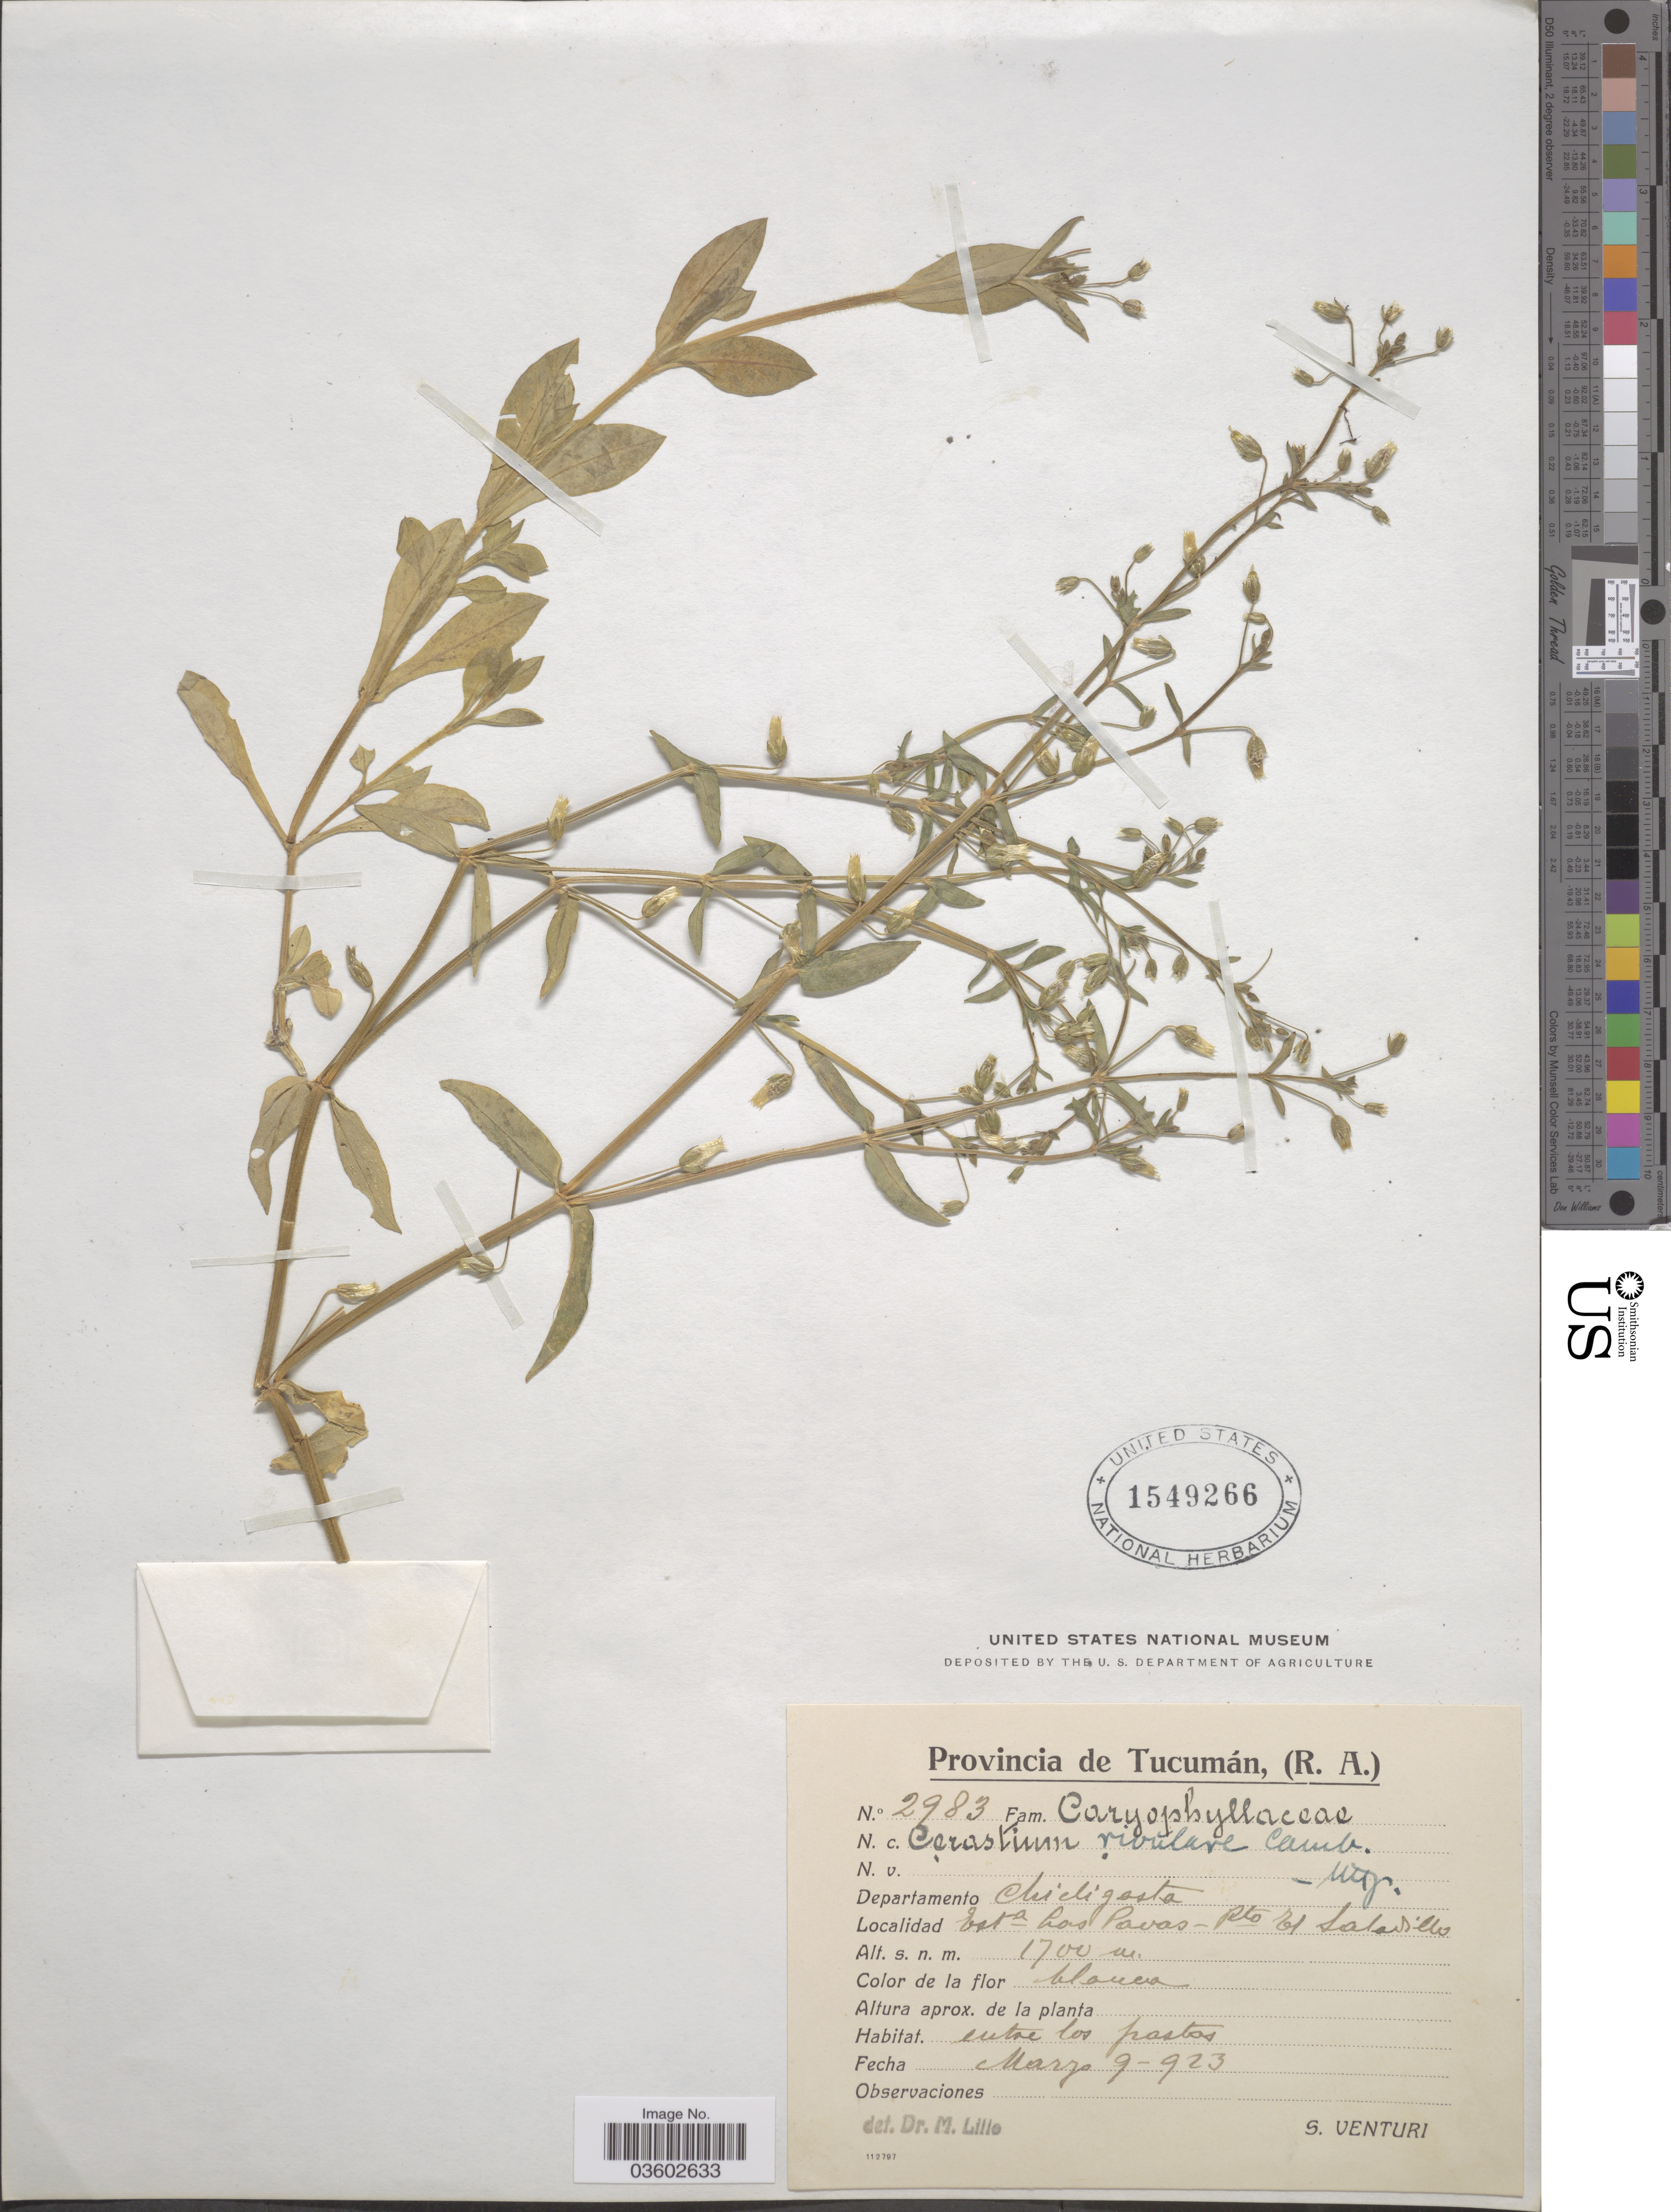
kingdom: Plantae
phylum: Tracheophyta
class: Magnoliopsida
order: Caryophyllales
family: Caryophyllaceae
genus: Cerastium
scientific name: Cerastium rivulare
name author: Cambess.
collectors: S. Venturi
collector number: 2983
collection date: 1923-03-09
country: Argentina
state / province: Tucuman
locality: Departamento Chicligasta. Esta Los Pavas-Pto El Saladillo.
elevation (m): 1700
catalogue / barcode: US 1549266